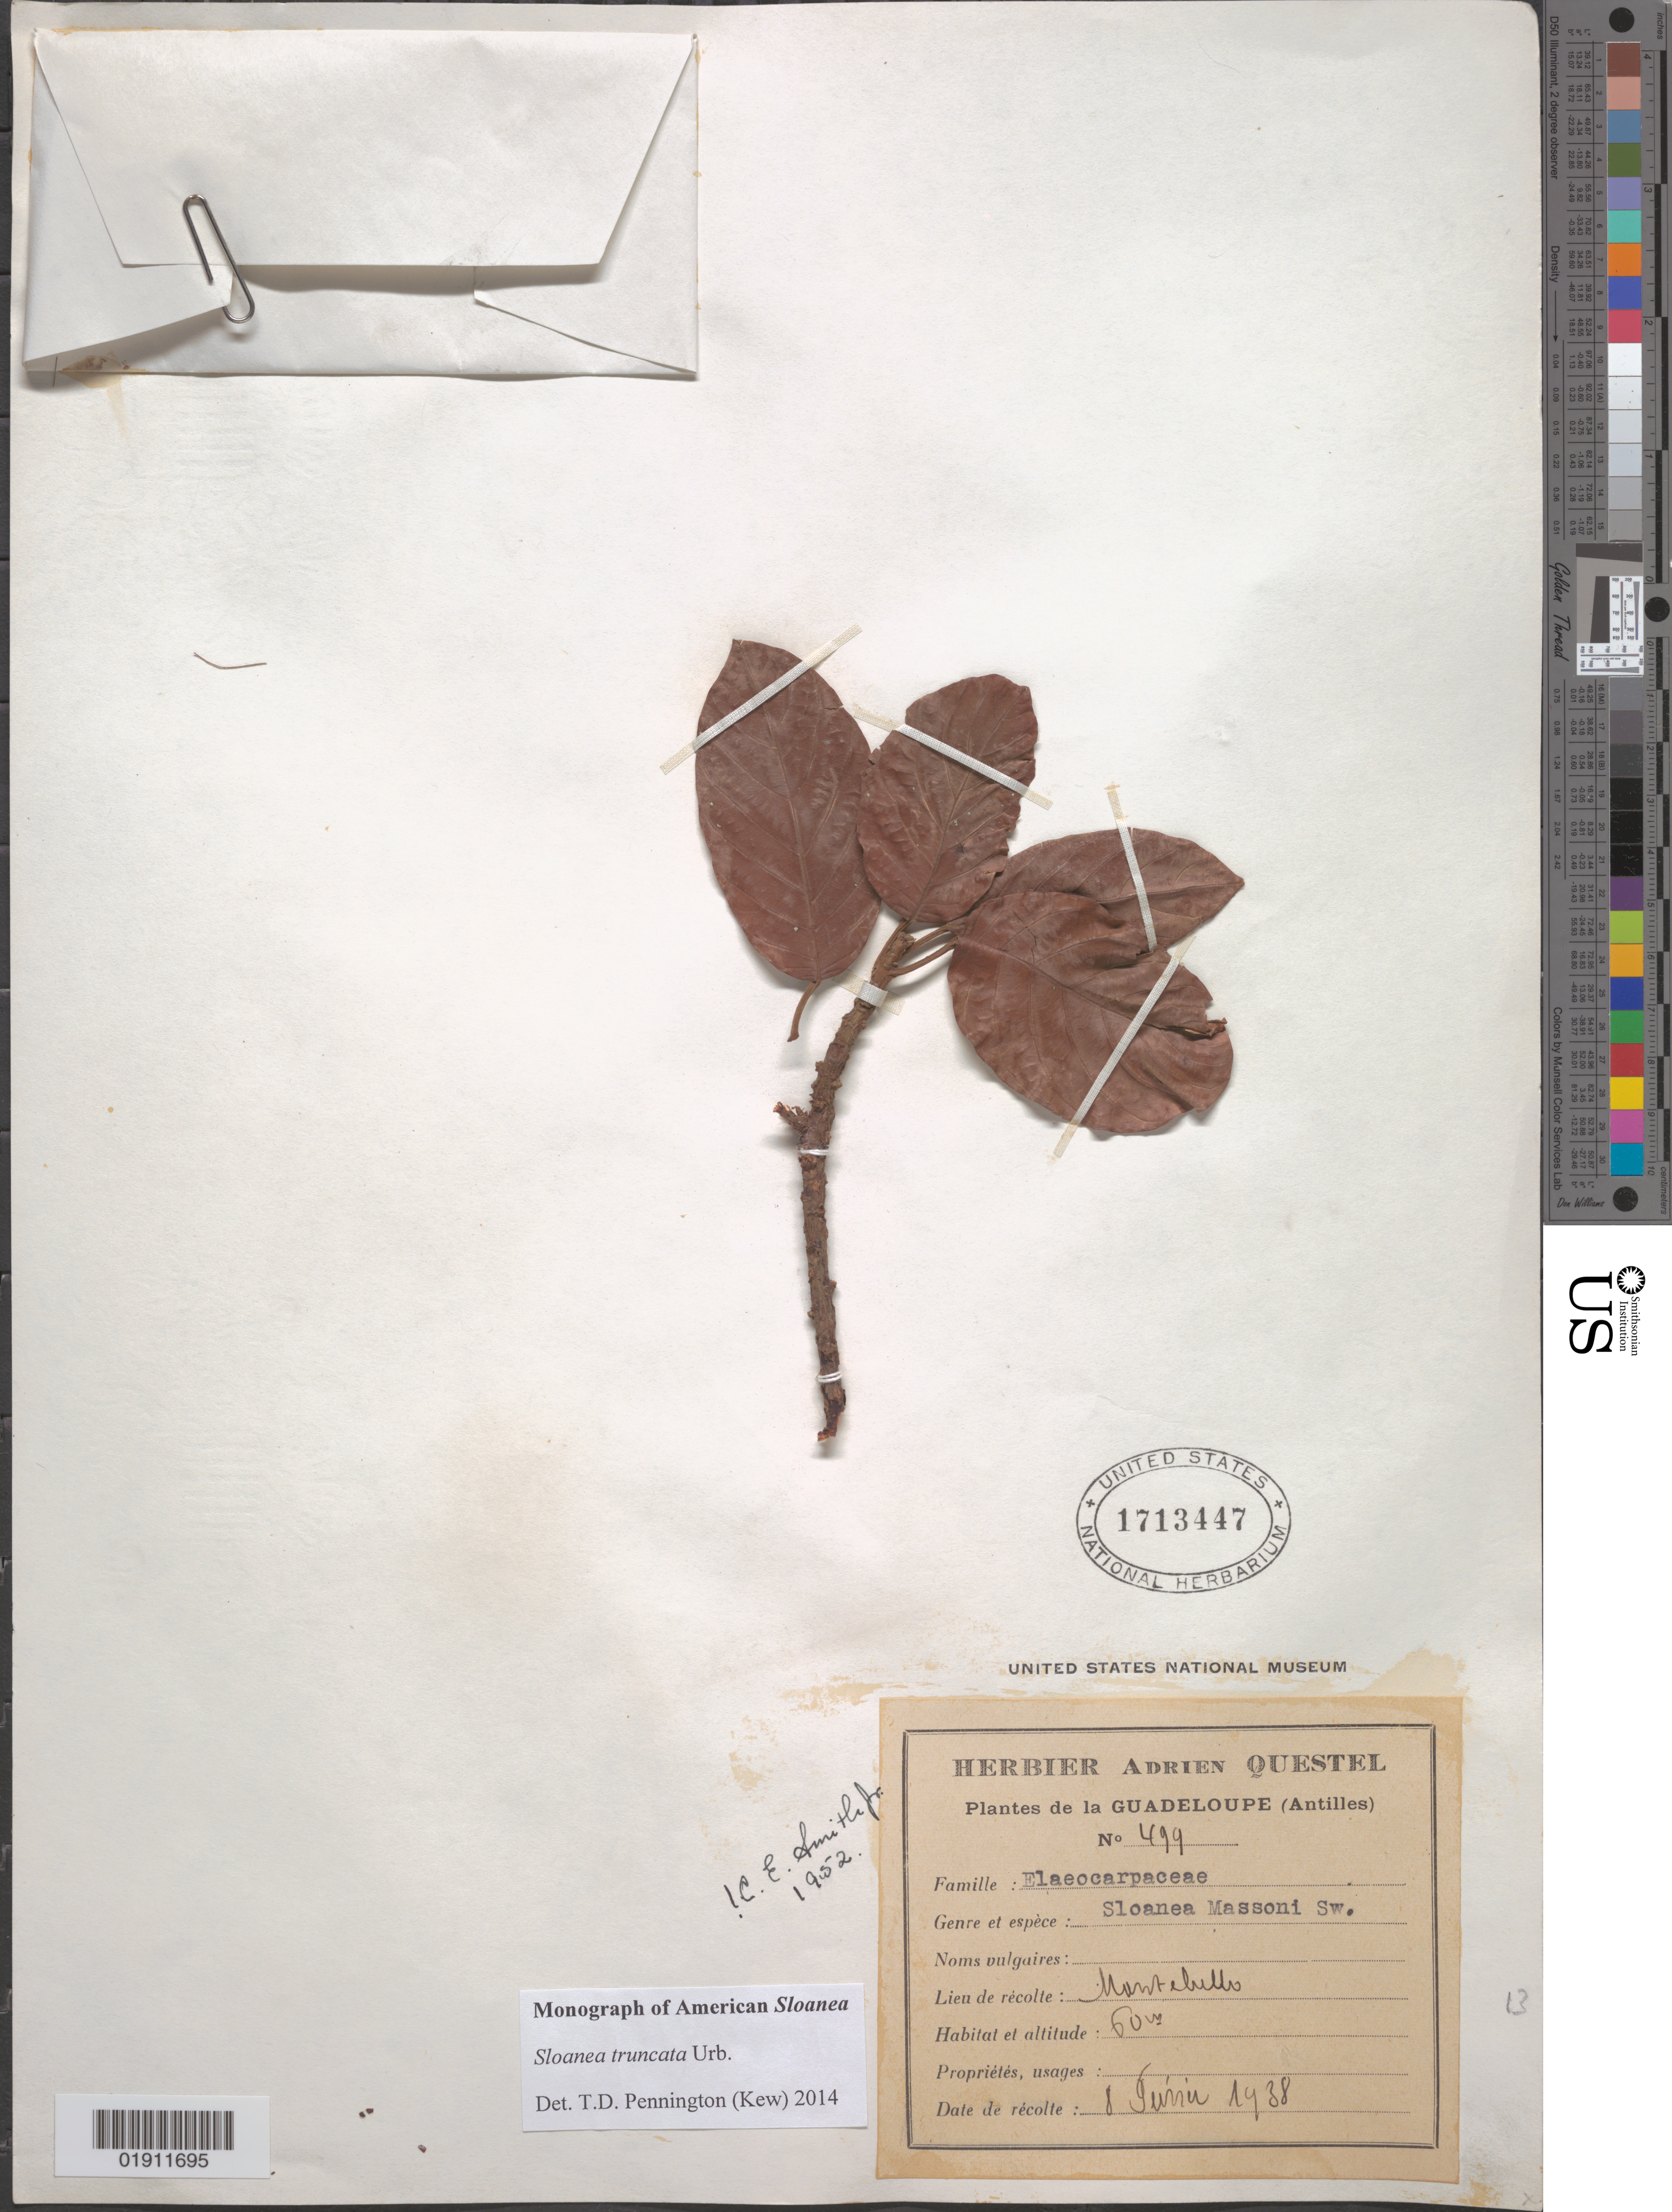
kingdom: Plantae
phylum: Tracheophyta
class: Magnoliopsida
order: Oxalidales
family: Elaeocarpaceae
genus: Sloanea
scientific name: Sloanea truncata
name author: Urb.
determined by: Pennington, T. D., (K)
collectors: A. Questel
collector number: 499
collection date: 1938-02-08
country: Guadeloupe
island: Basse Terre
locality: Montebelle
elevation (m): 60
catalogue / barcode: US 1713447